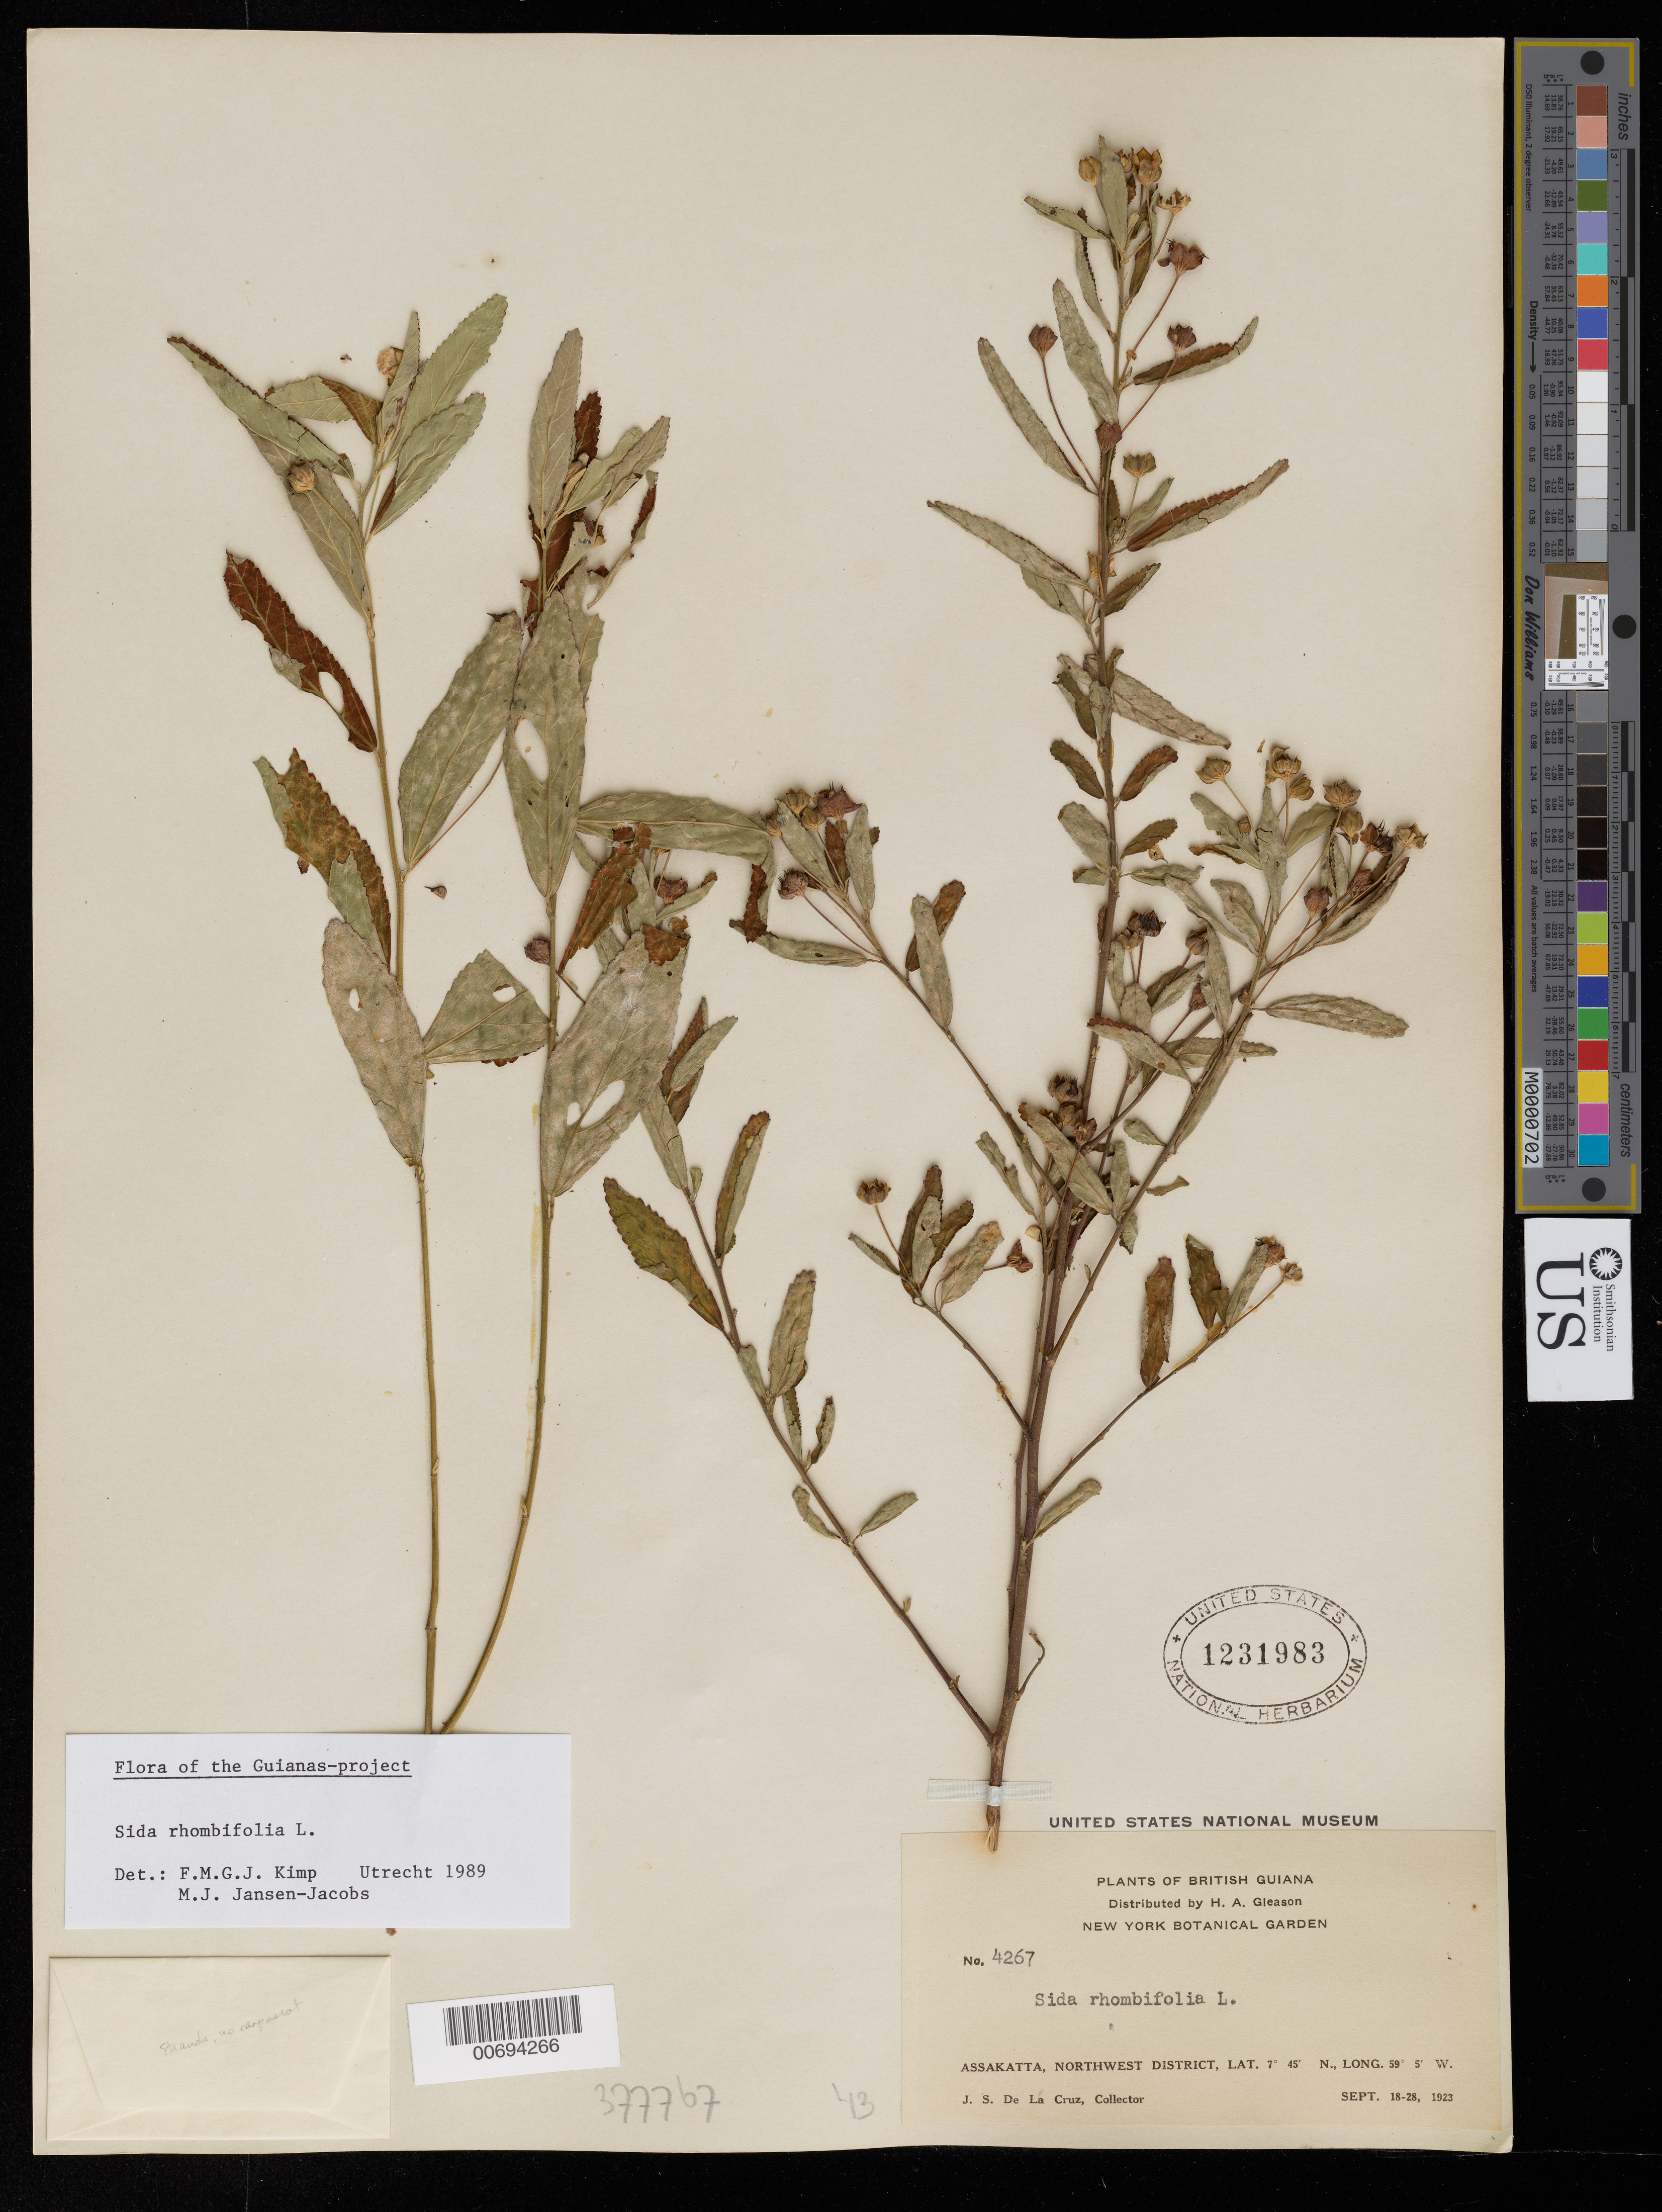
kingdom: Plantae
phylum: Tracheophyta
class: Magnoliopsida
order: Malvales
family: Malvaceae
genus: Sida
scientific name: Sida rhombifolia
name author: L.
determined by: Kimp, F. M.; Jansen-Jacobs, M. J.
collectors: J. S. de la Cruz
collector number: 4267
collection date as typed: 18-Sep-23 to 28-Sep-23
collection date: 1923-09-18/1923-09-28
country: Guyana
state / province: Barima-Waini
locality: Assakatta, NW District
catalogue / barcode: US 1231983